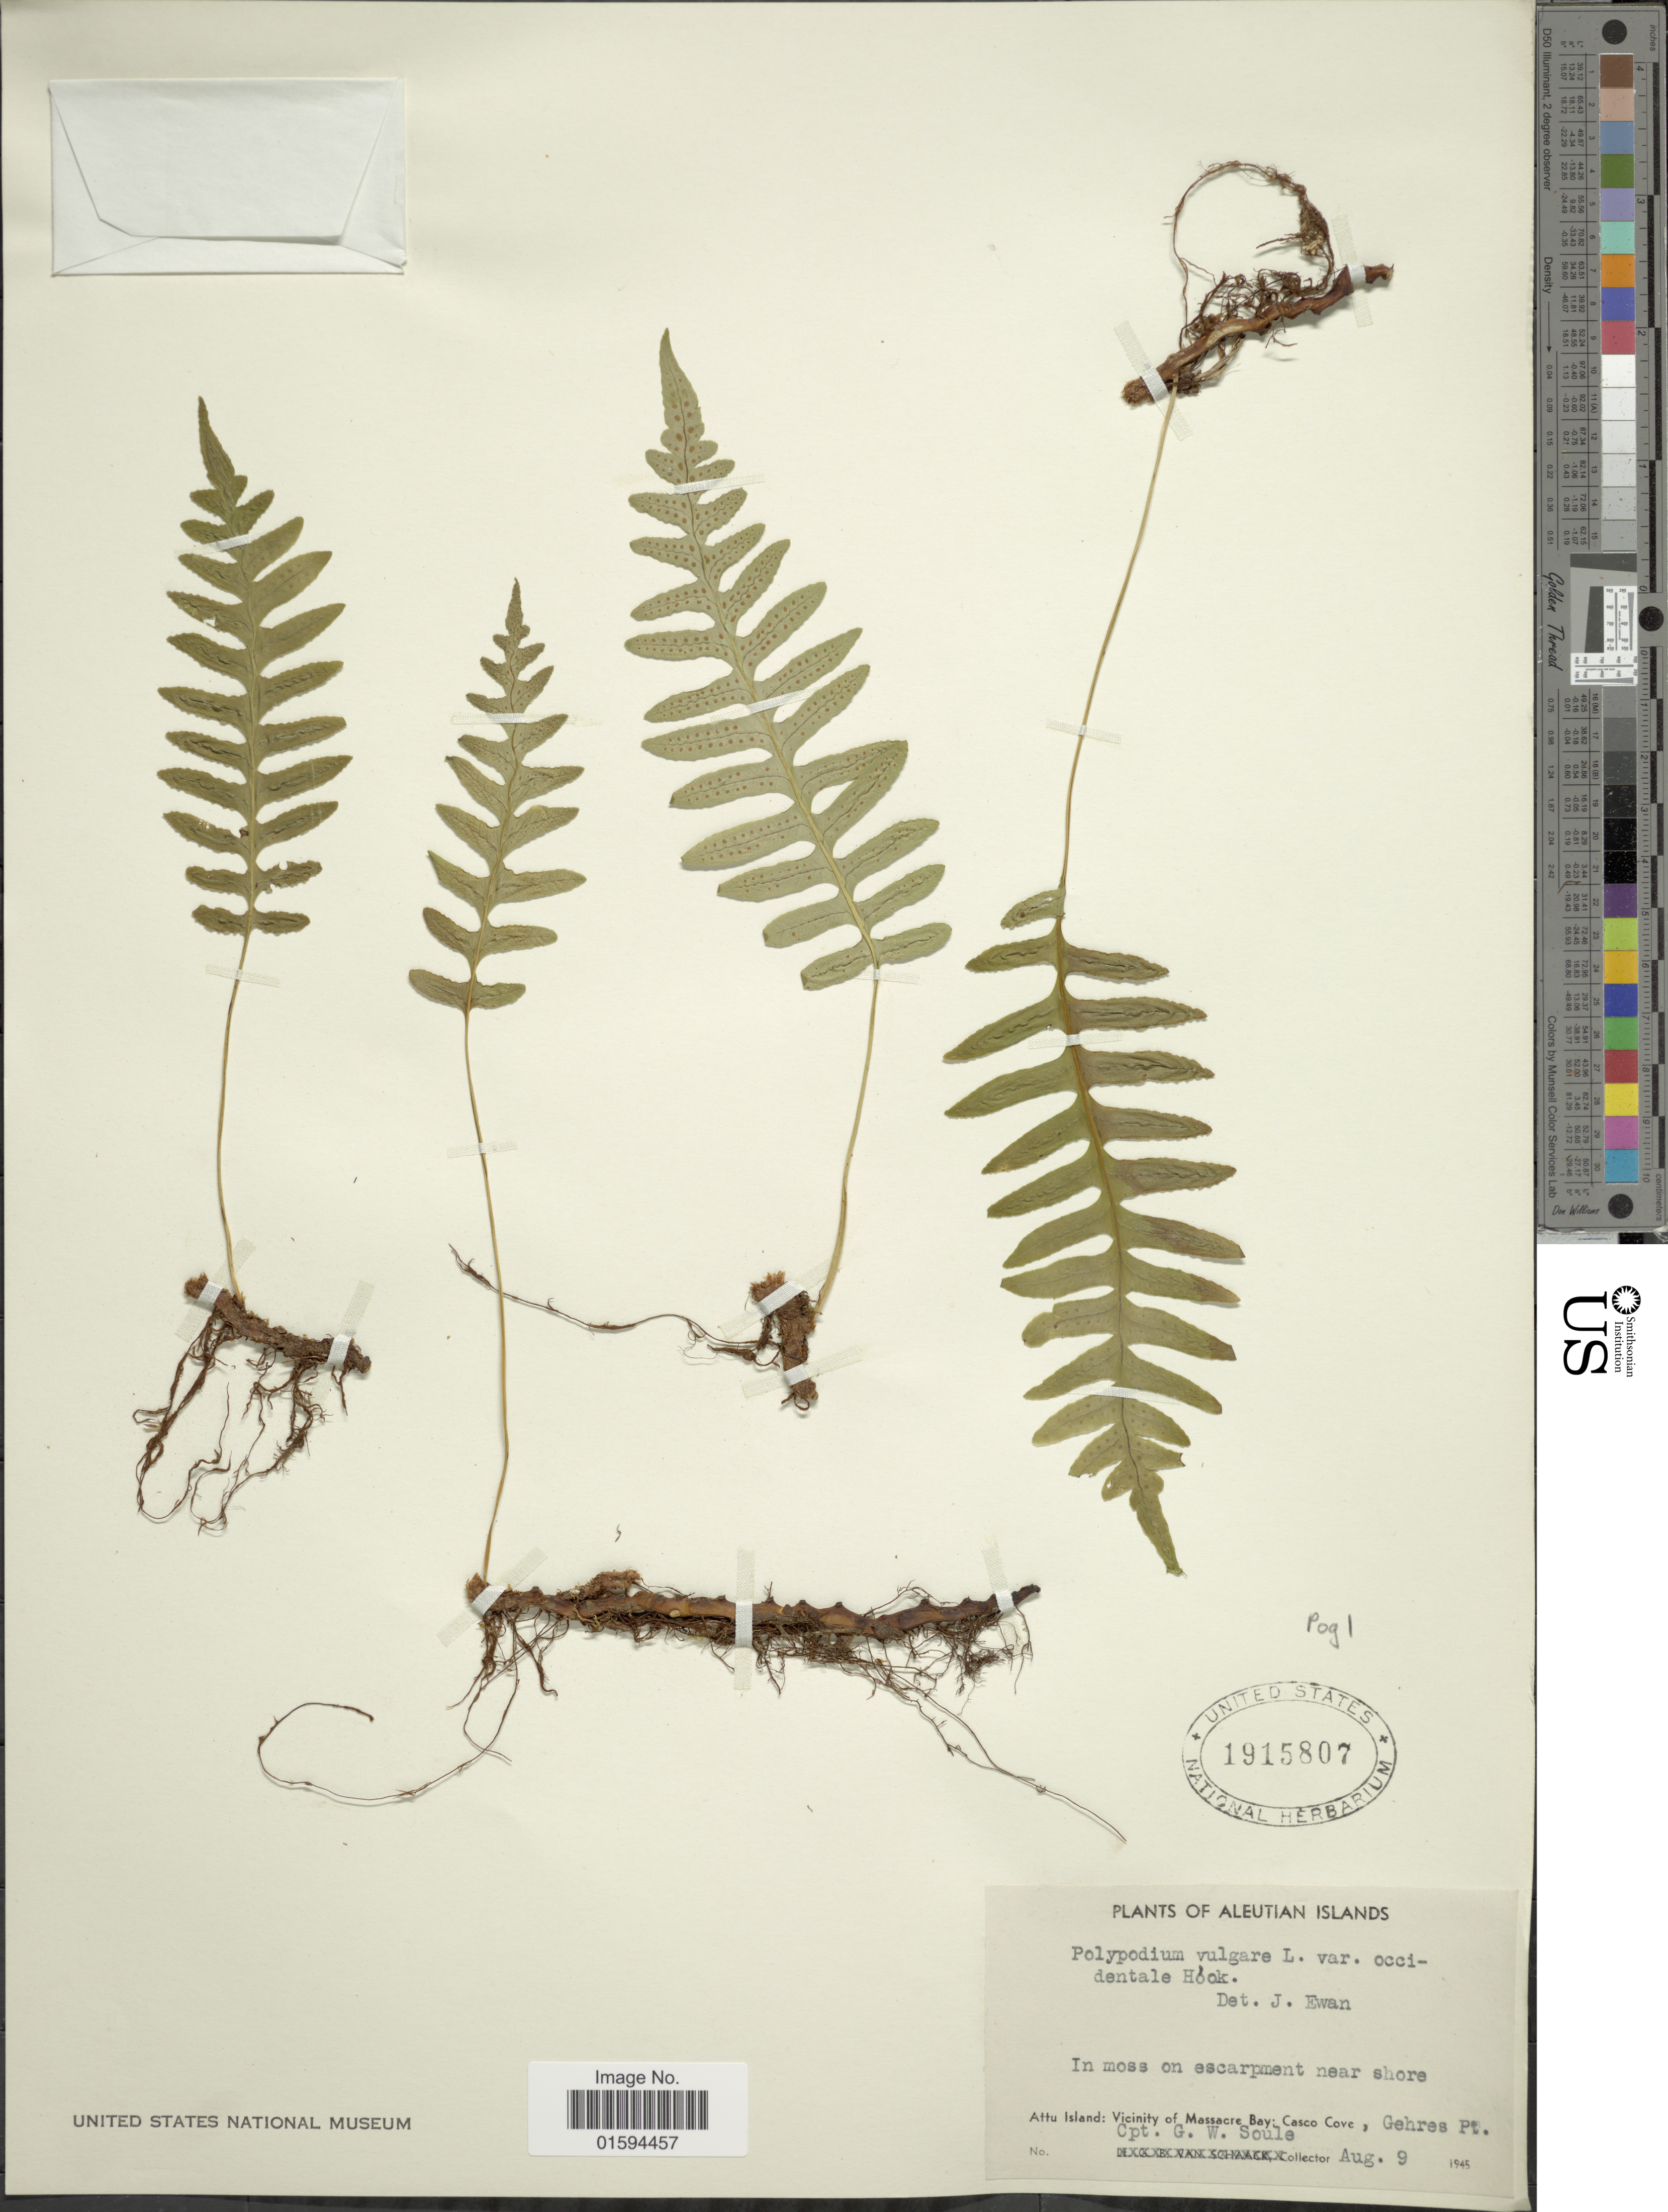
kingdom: Plantae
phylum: Tracheophyta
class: Polypodiopsida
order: Polypodiales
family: Polypodiaceae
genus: Polypodium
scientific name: Polypodium glycyrrhiza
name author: D.C. Eaton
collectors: G. Soule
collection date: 1945-08-09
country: United States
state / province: Alaska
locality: Attu Island: vicinity of Massacre Bay; Casco Cove,Gehres Pt. Cpt., Aleutian Islands, near shore.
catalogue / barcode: US 1915807